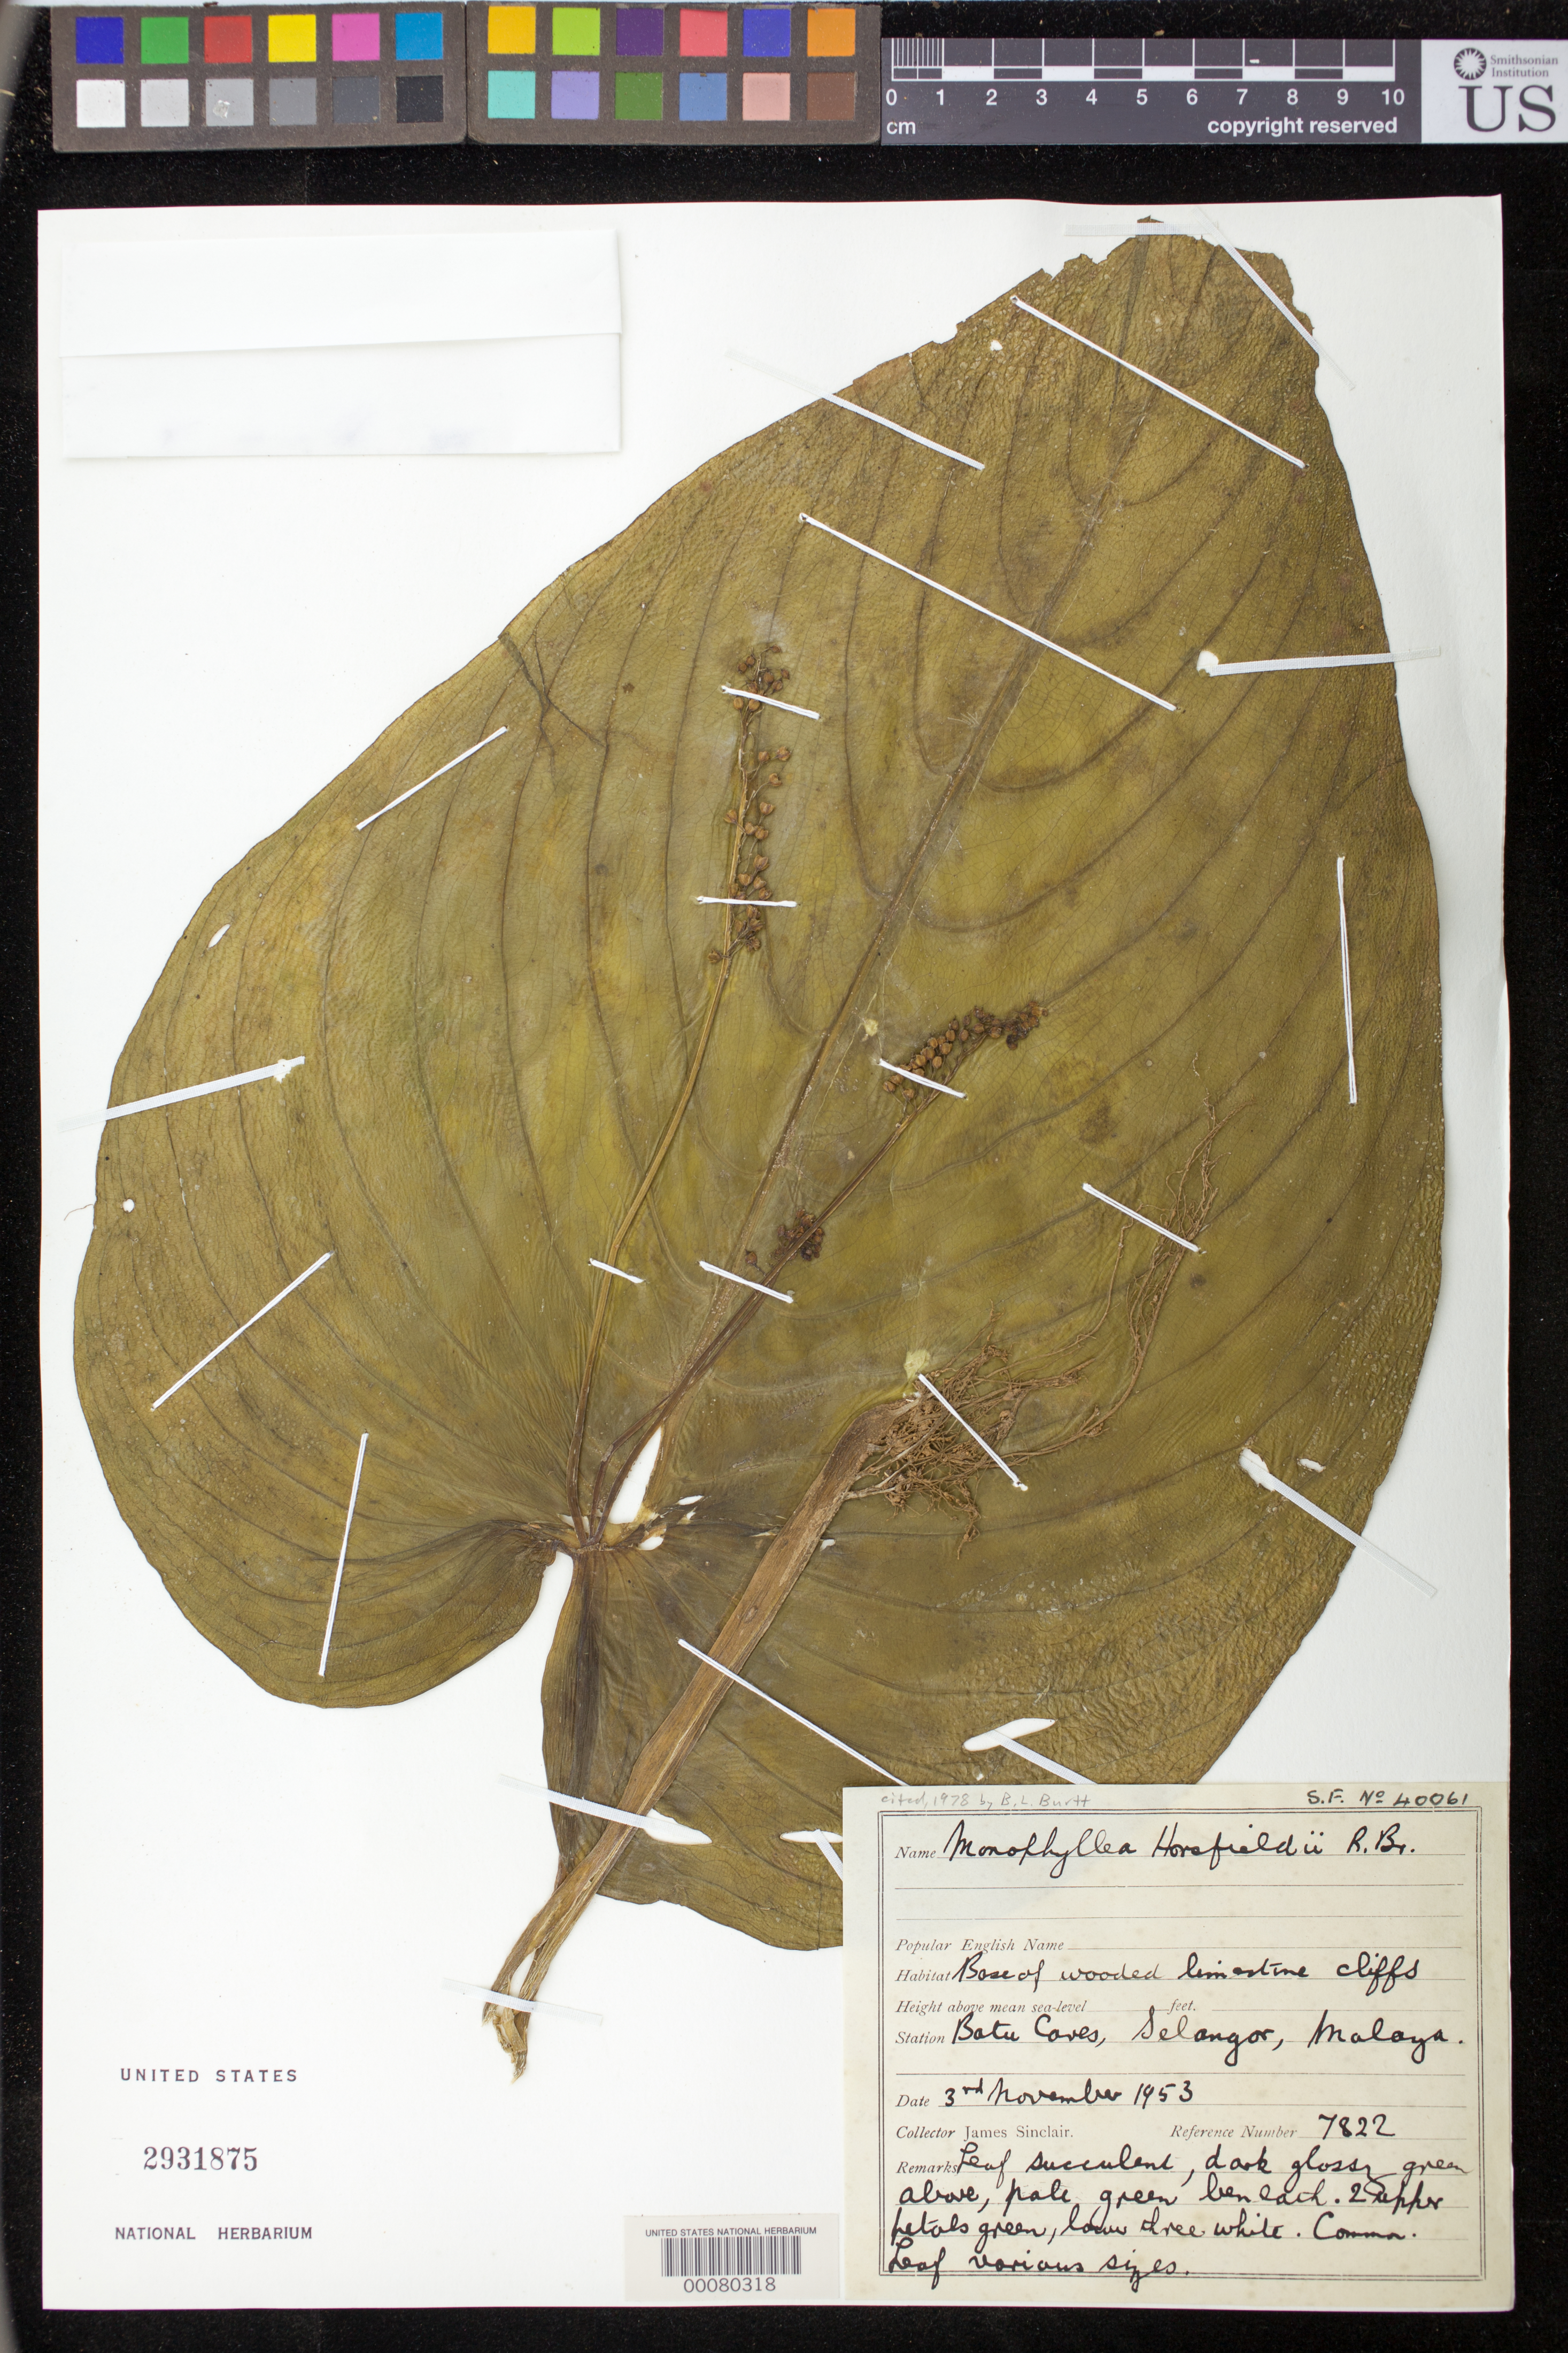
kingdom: Plantae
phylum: Tracheophyta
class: Magnoliopsida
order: Lamiales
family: Gesneriaceae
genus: Monophyllaea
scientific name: Monophyllaea horsfieldii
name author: R. Br.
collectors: J. Sinclair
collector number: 7822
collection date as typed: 03 Nov 1953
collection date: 1953-11-03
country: Malaysia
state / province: Selangor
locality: Selangor, Batu caves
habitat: Base of wooded limestone cliffs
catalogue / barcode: US 2931875